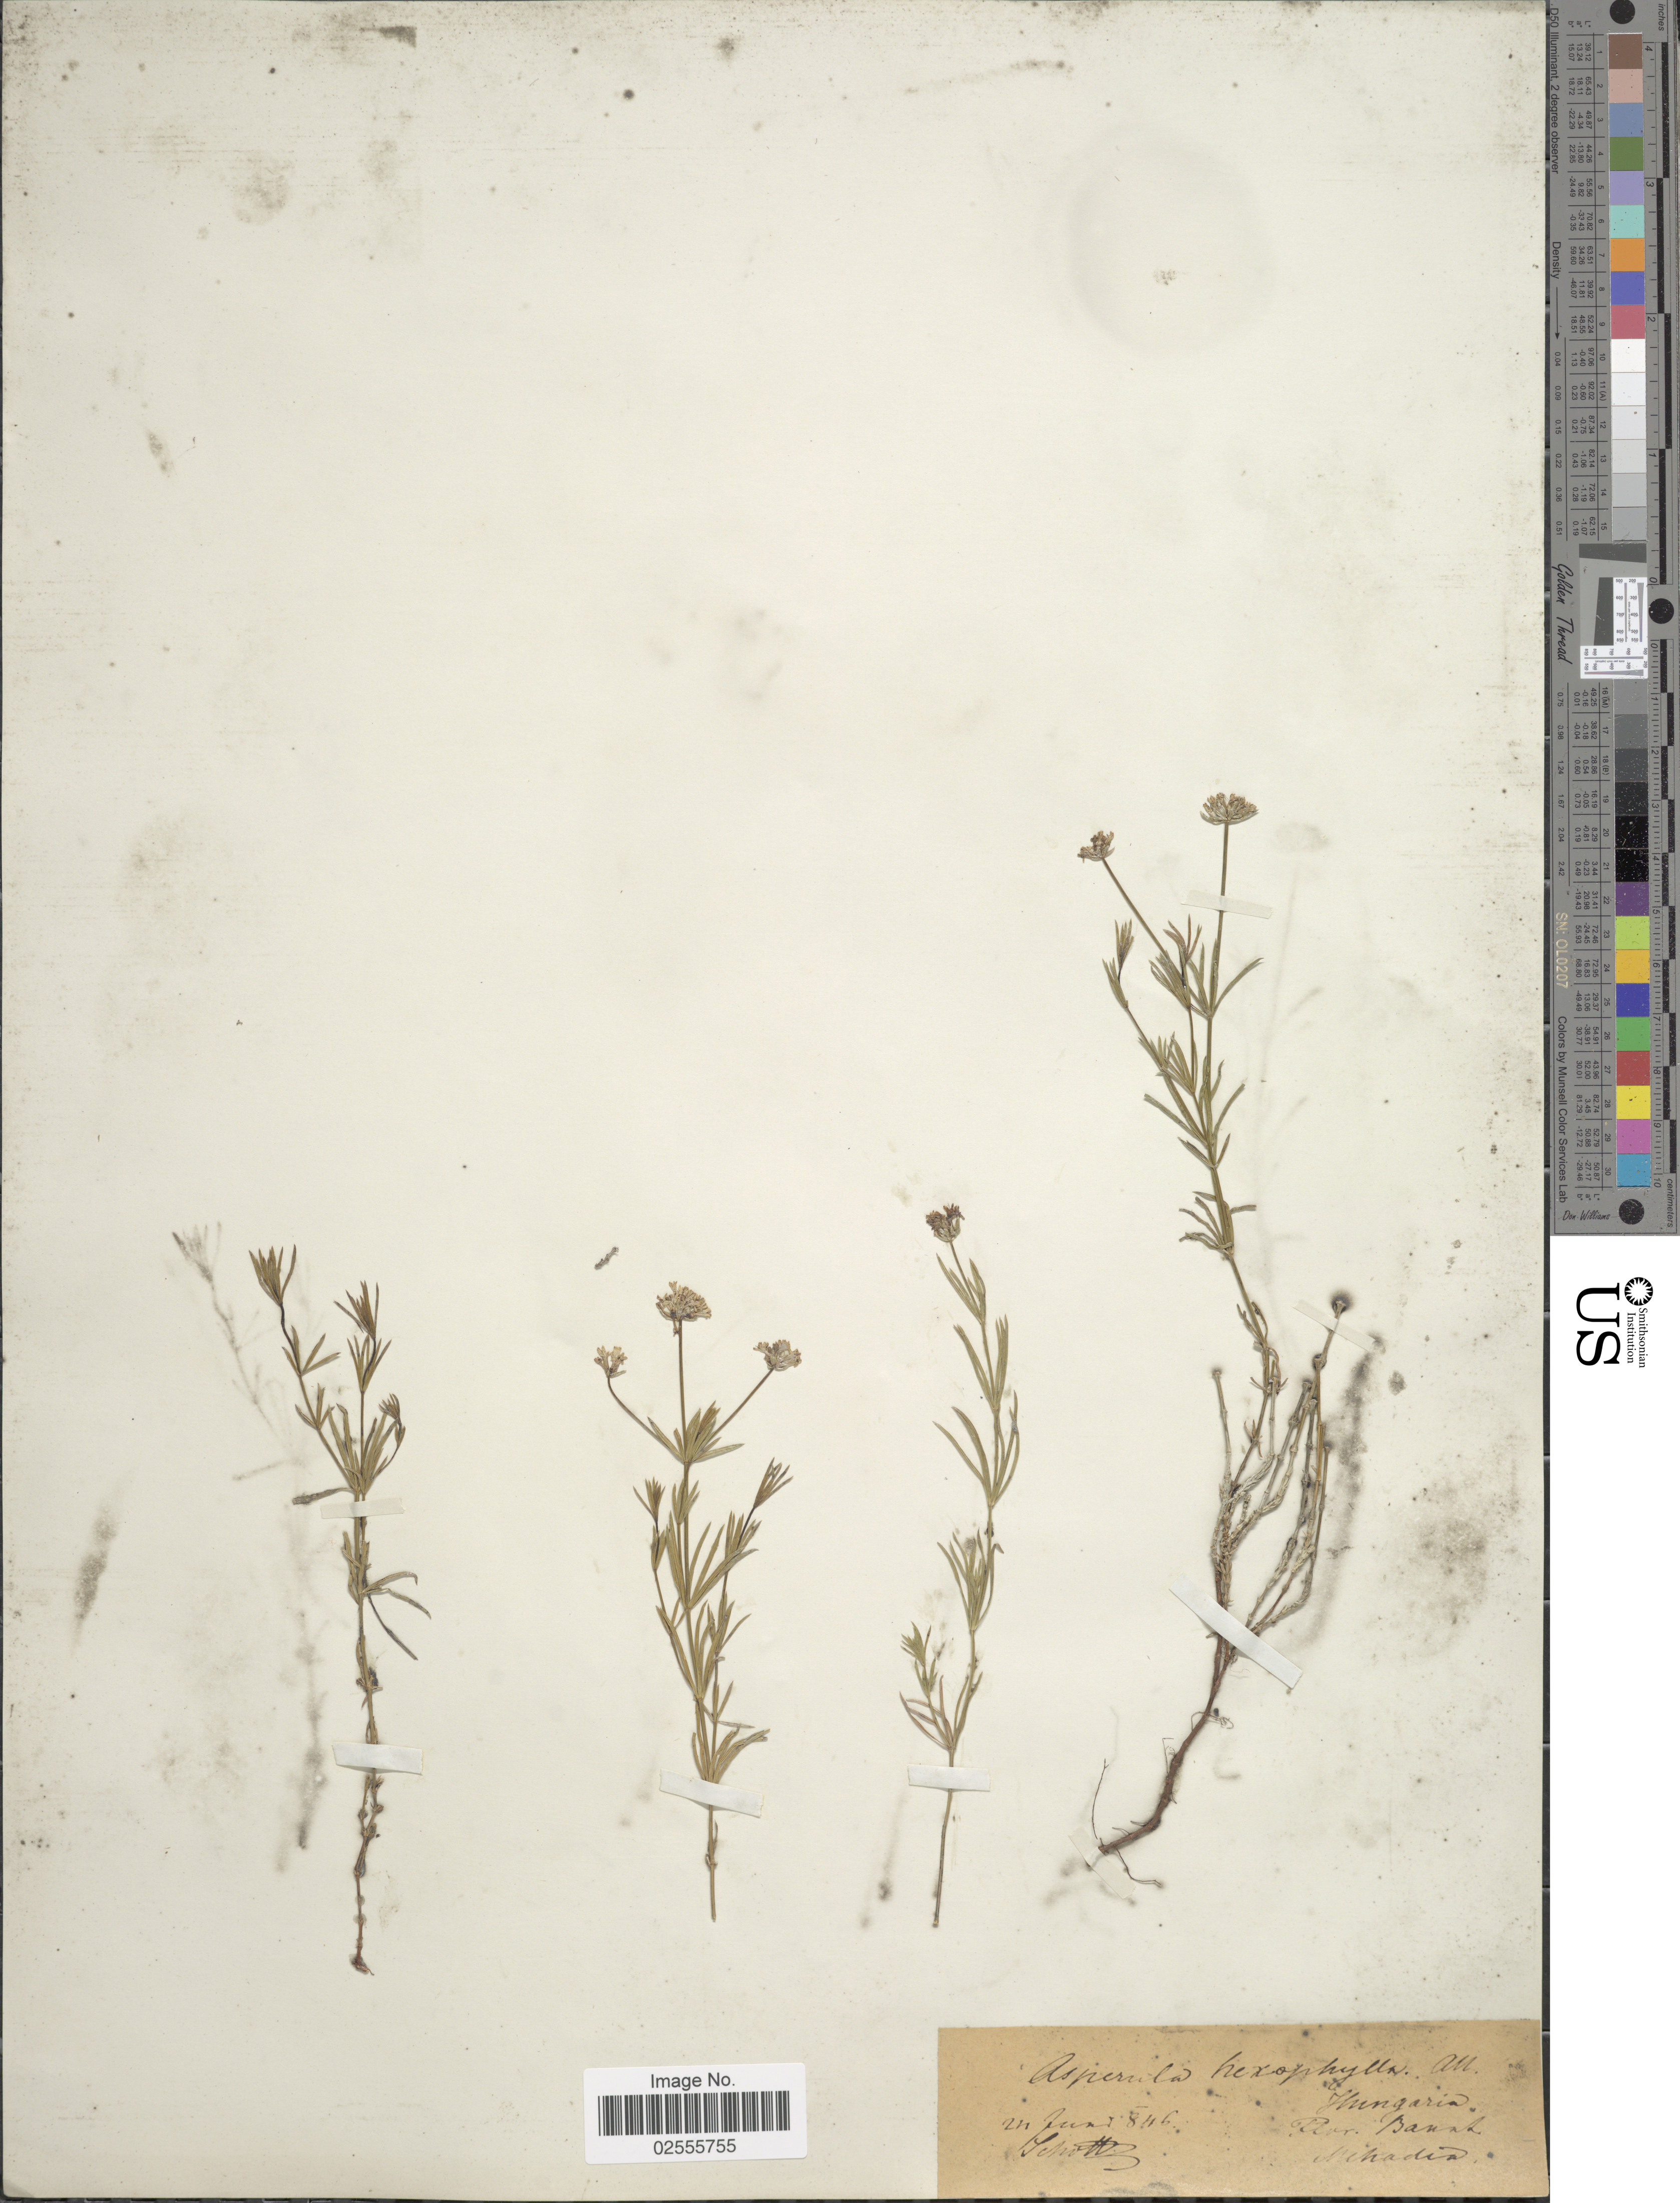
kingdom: Plantae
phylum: Tracheophyta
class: Magnoliopsida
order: Gentianales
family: Rubiaceae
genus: Asperula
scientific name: Asperula hexaphylla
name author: All.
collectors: Schott, --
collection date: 1846-06-24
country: Hungary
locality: Hungaria, Flor. Banat, Mehadia